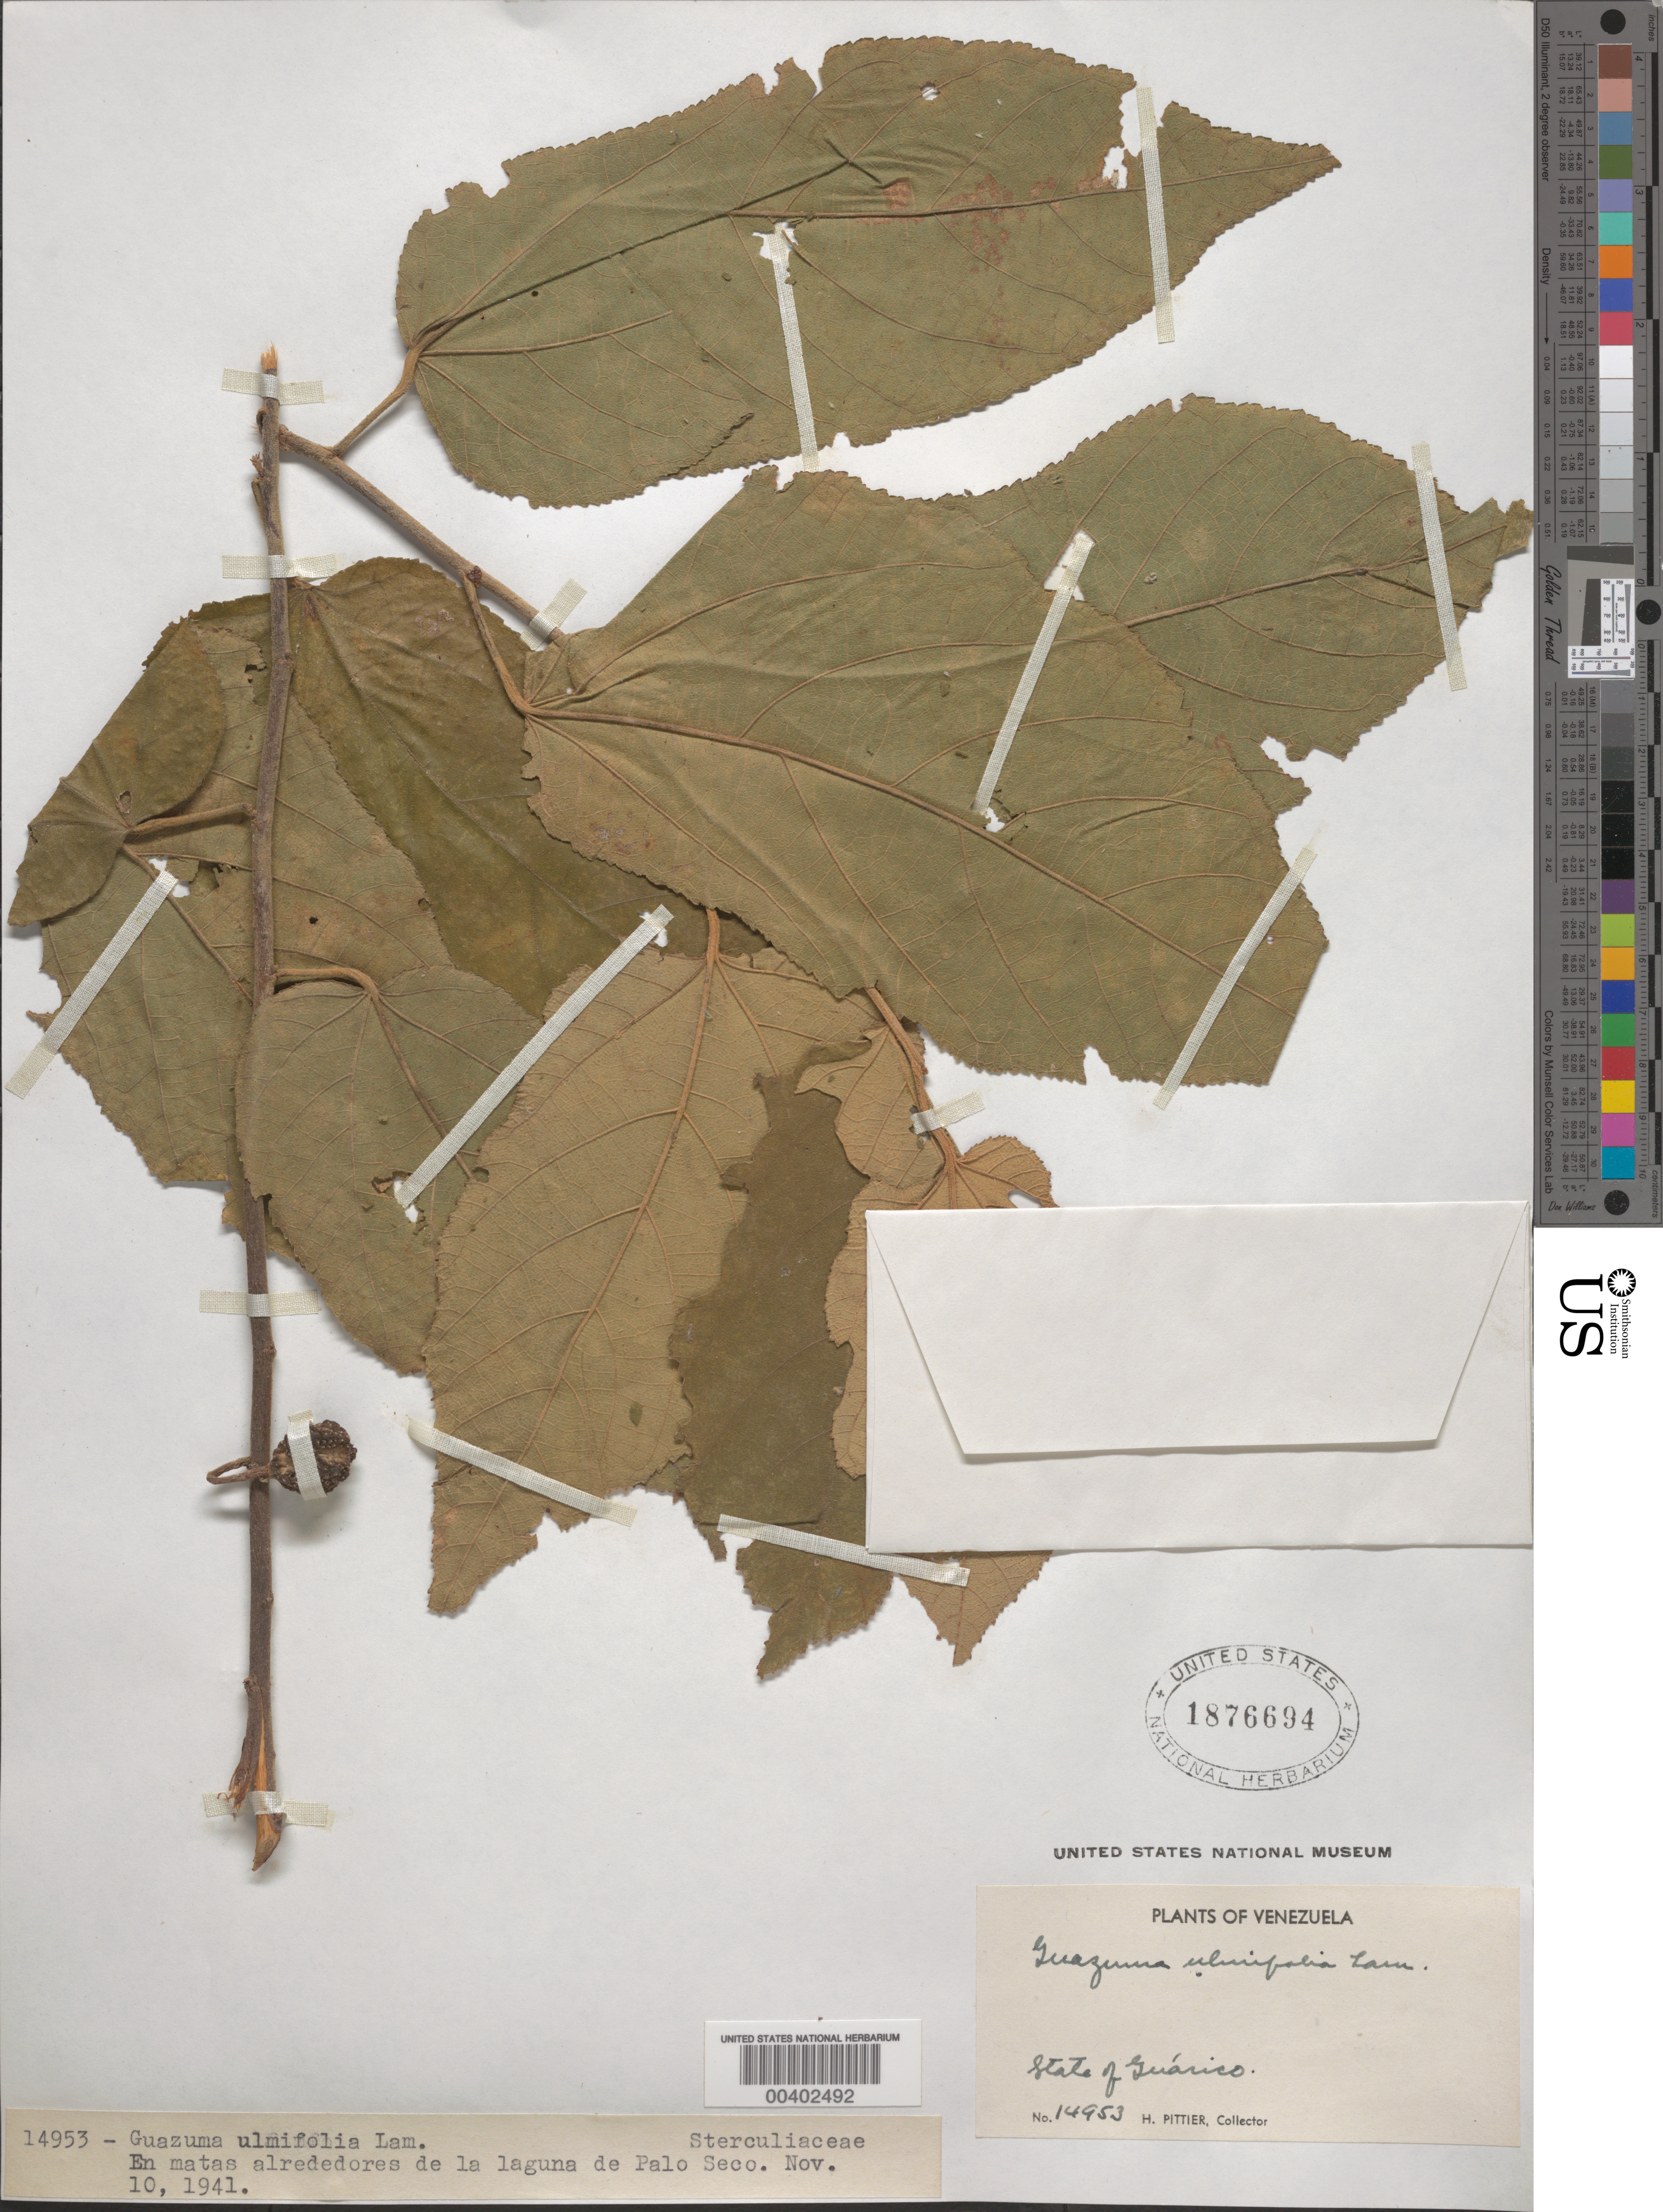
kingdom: Plantae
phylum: Tracheophyta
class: Magnoliopsida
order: Malvales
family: Malvaceae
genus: Guazuma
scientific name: Guazuma ulmifolia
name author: Lam.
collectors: H. F. Pittier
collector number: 14953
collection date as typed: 10 Nov 1941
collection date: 1941-11-10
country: Venezuela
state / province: Guárico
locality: En matas alrededores de la laguna de Palo Seco.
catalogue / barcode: US 1876694